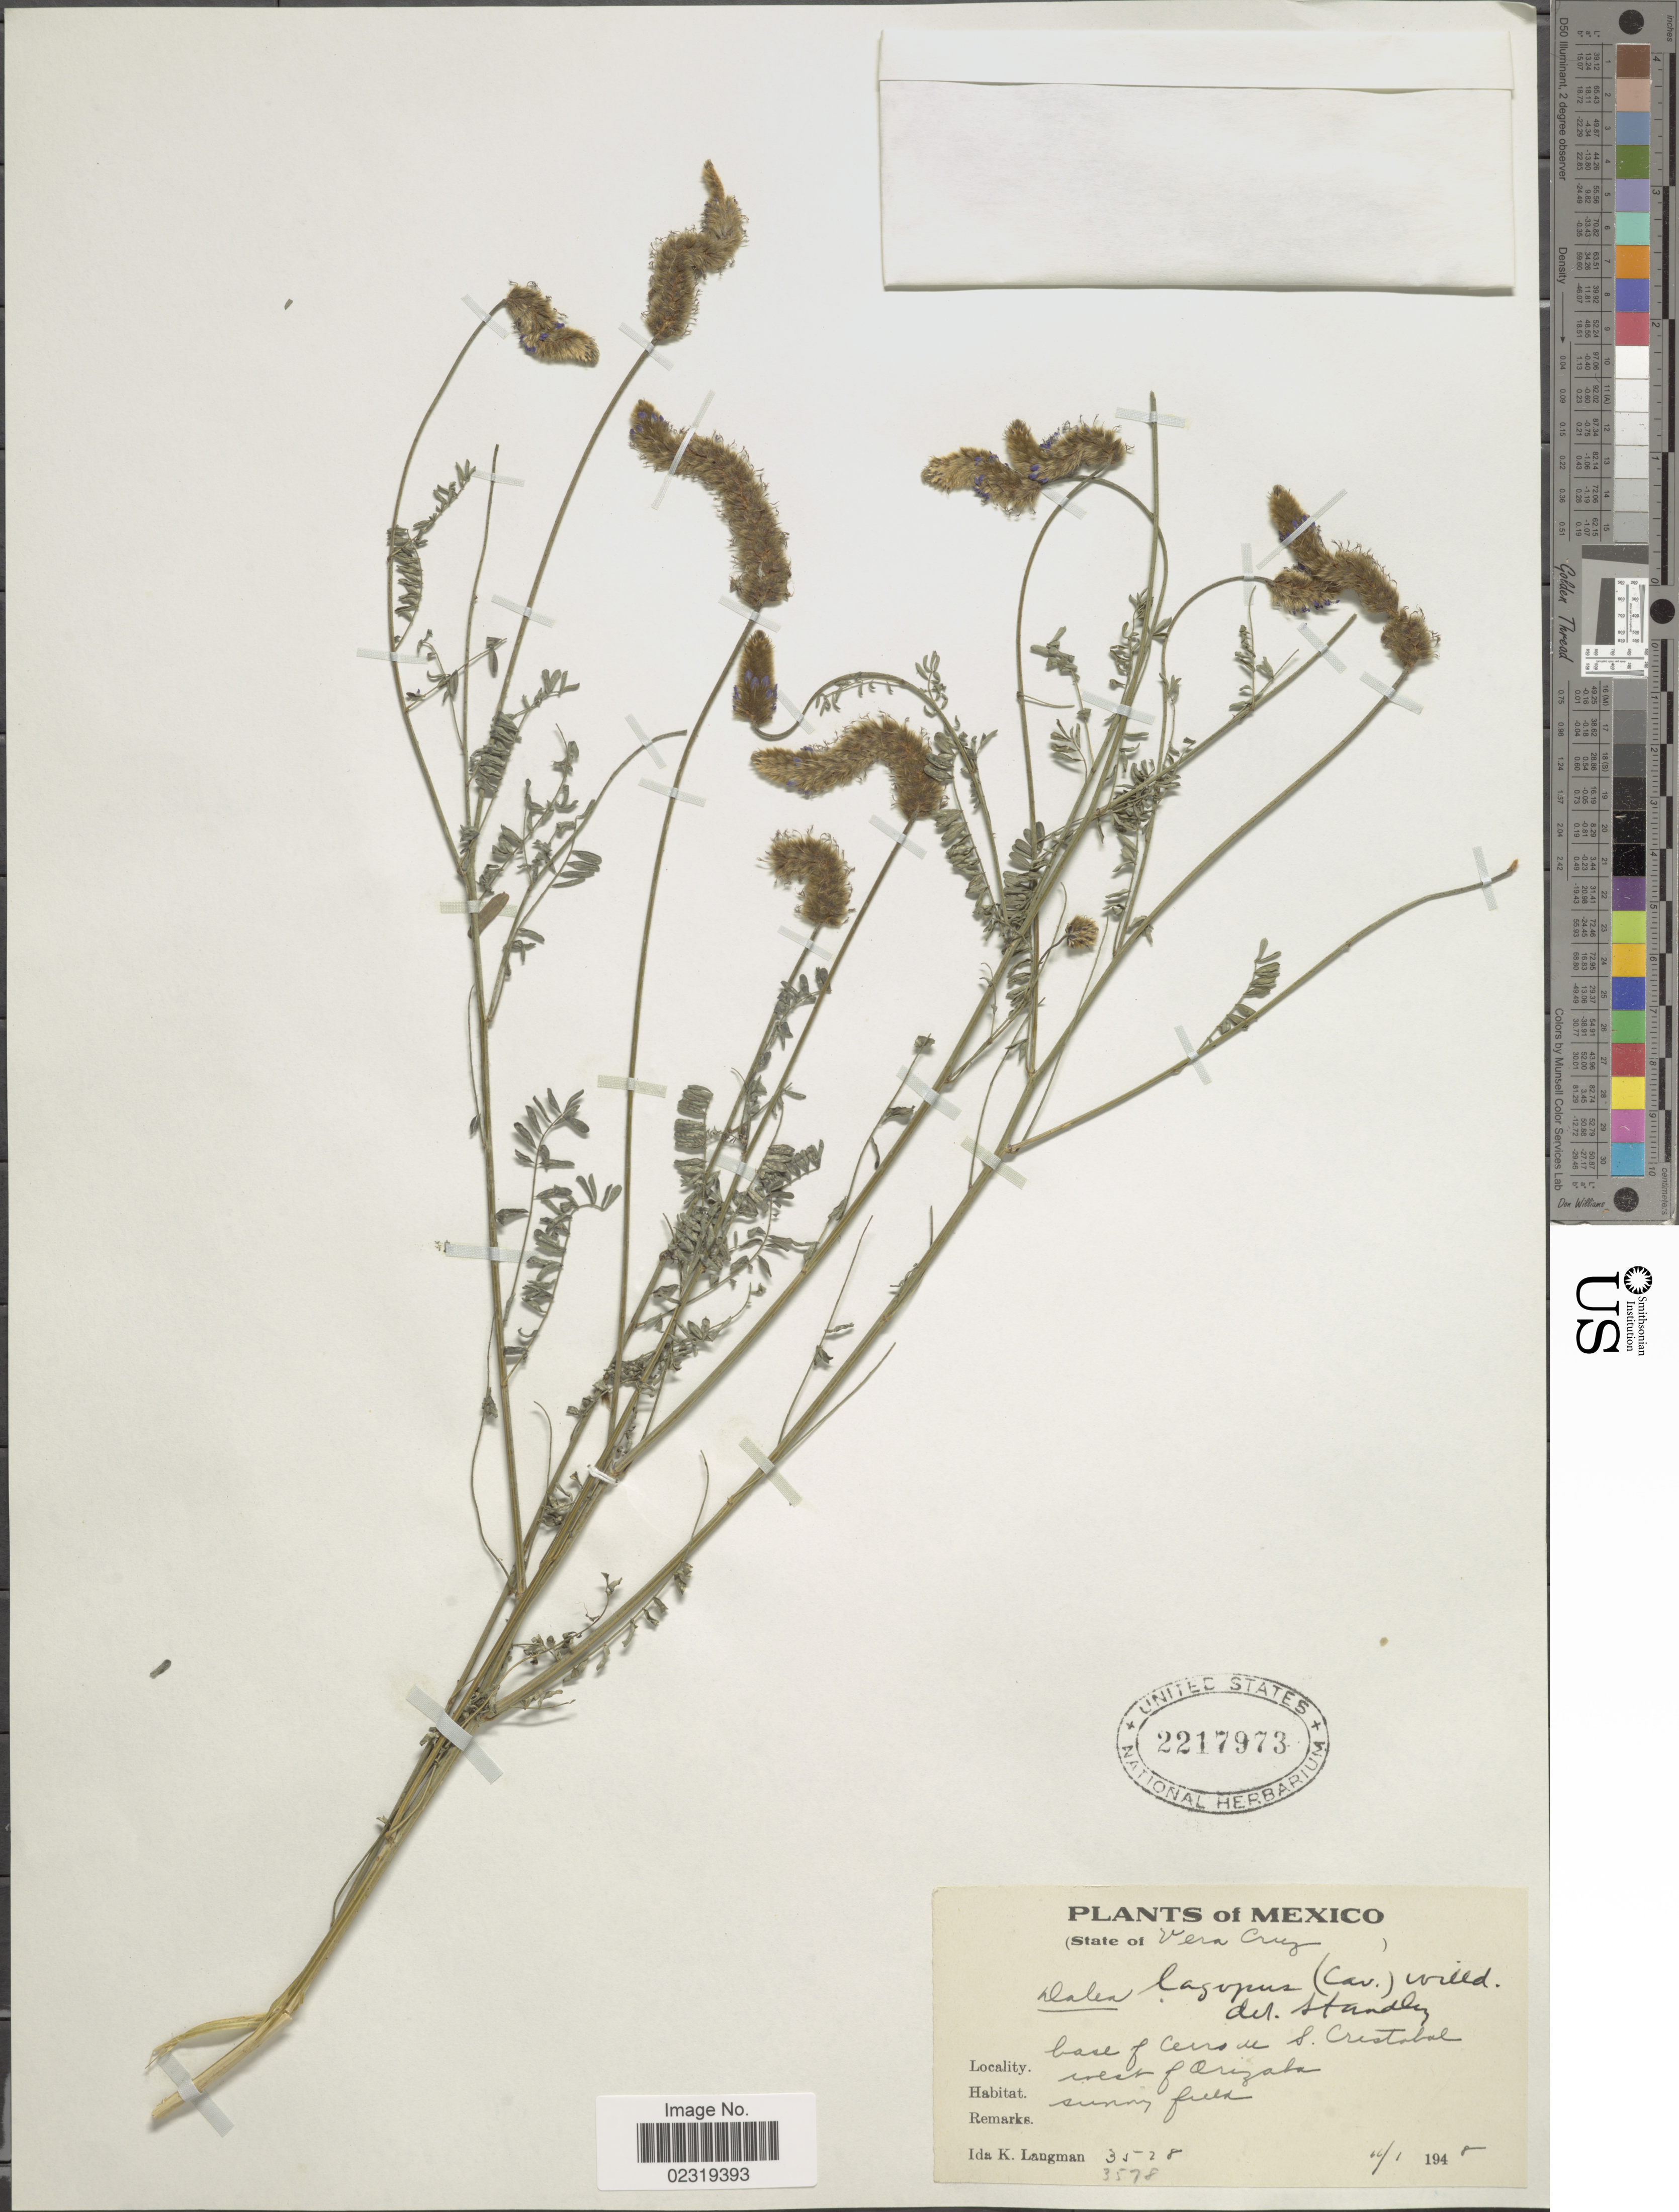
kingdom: Plantae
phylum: Tracheophyta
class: Magnoliopsida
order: Fabales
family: Fabaceae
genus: Dalea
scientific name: Dalea leporina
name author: (Aiton) Bullock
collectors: I. K. Langman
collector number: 3528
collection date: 1948-01-16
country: Mexico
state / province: Veracruz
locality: Vera Cruz, base of Cerro de S. Cristobal, west of Orizaba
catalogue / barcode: US 2217973